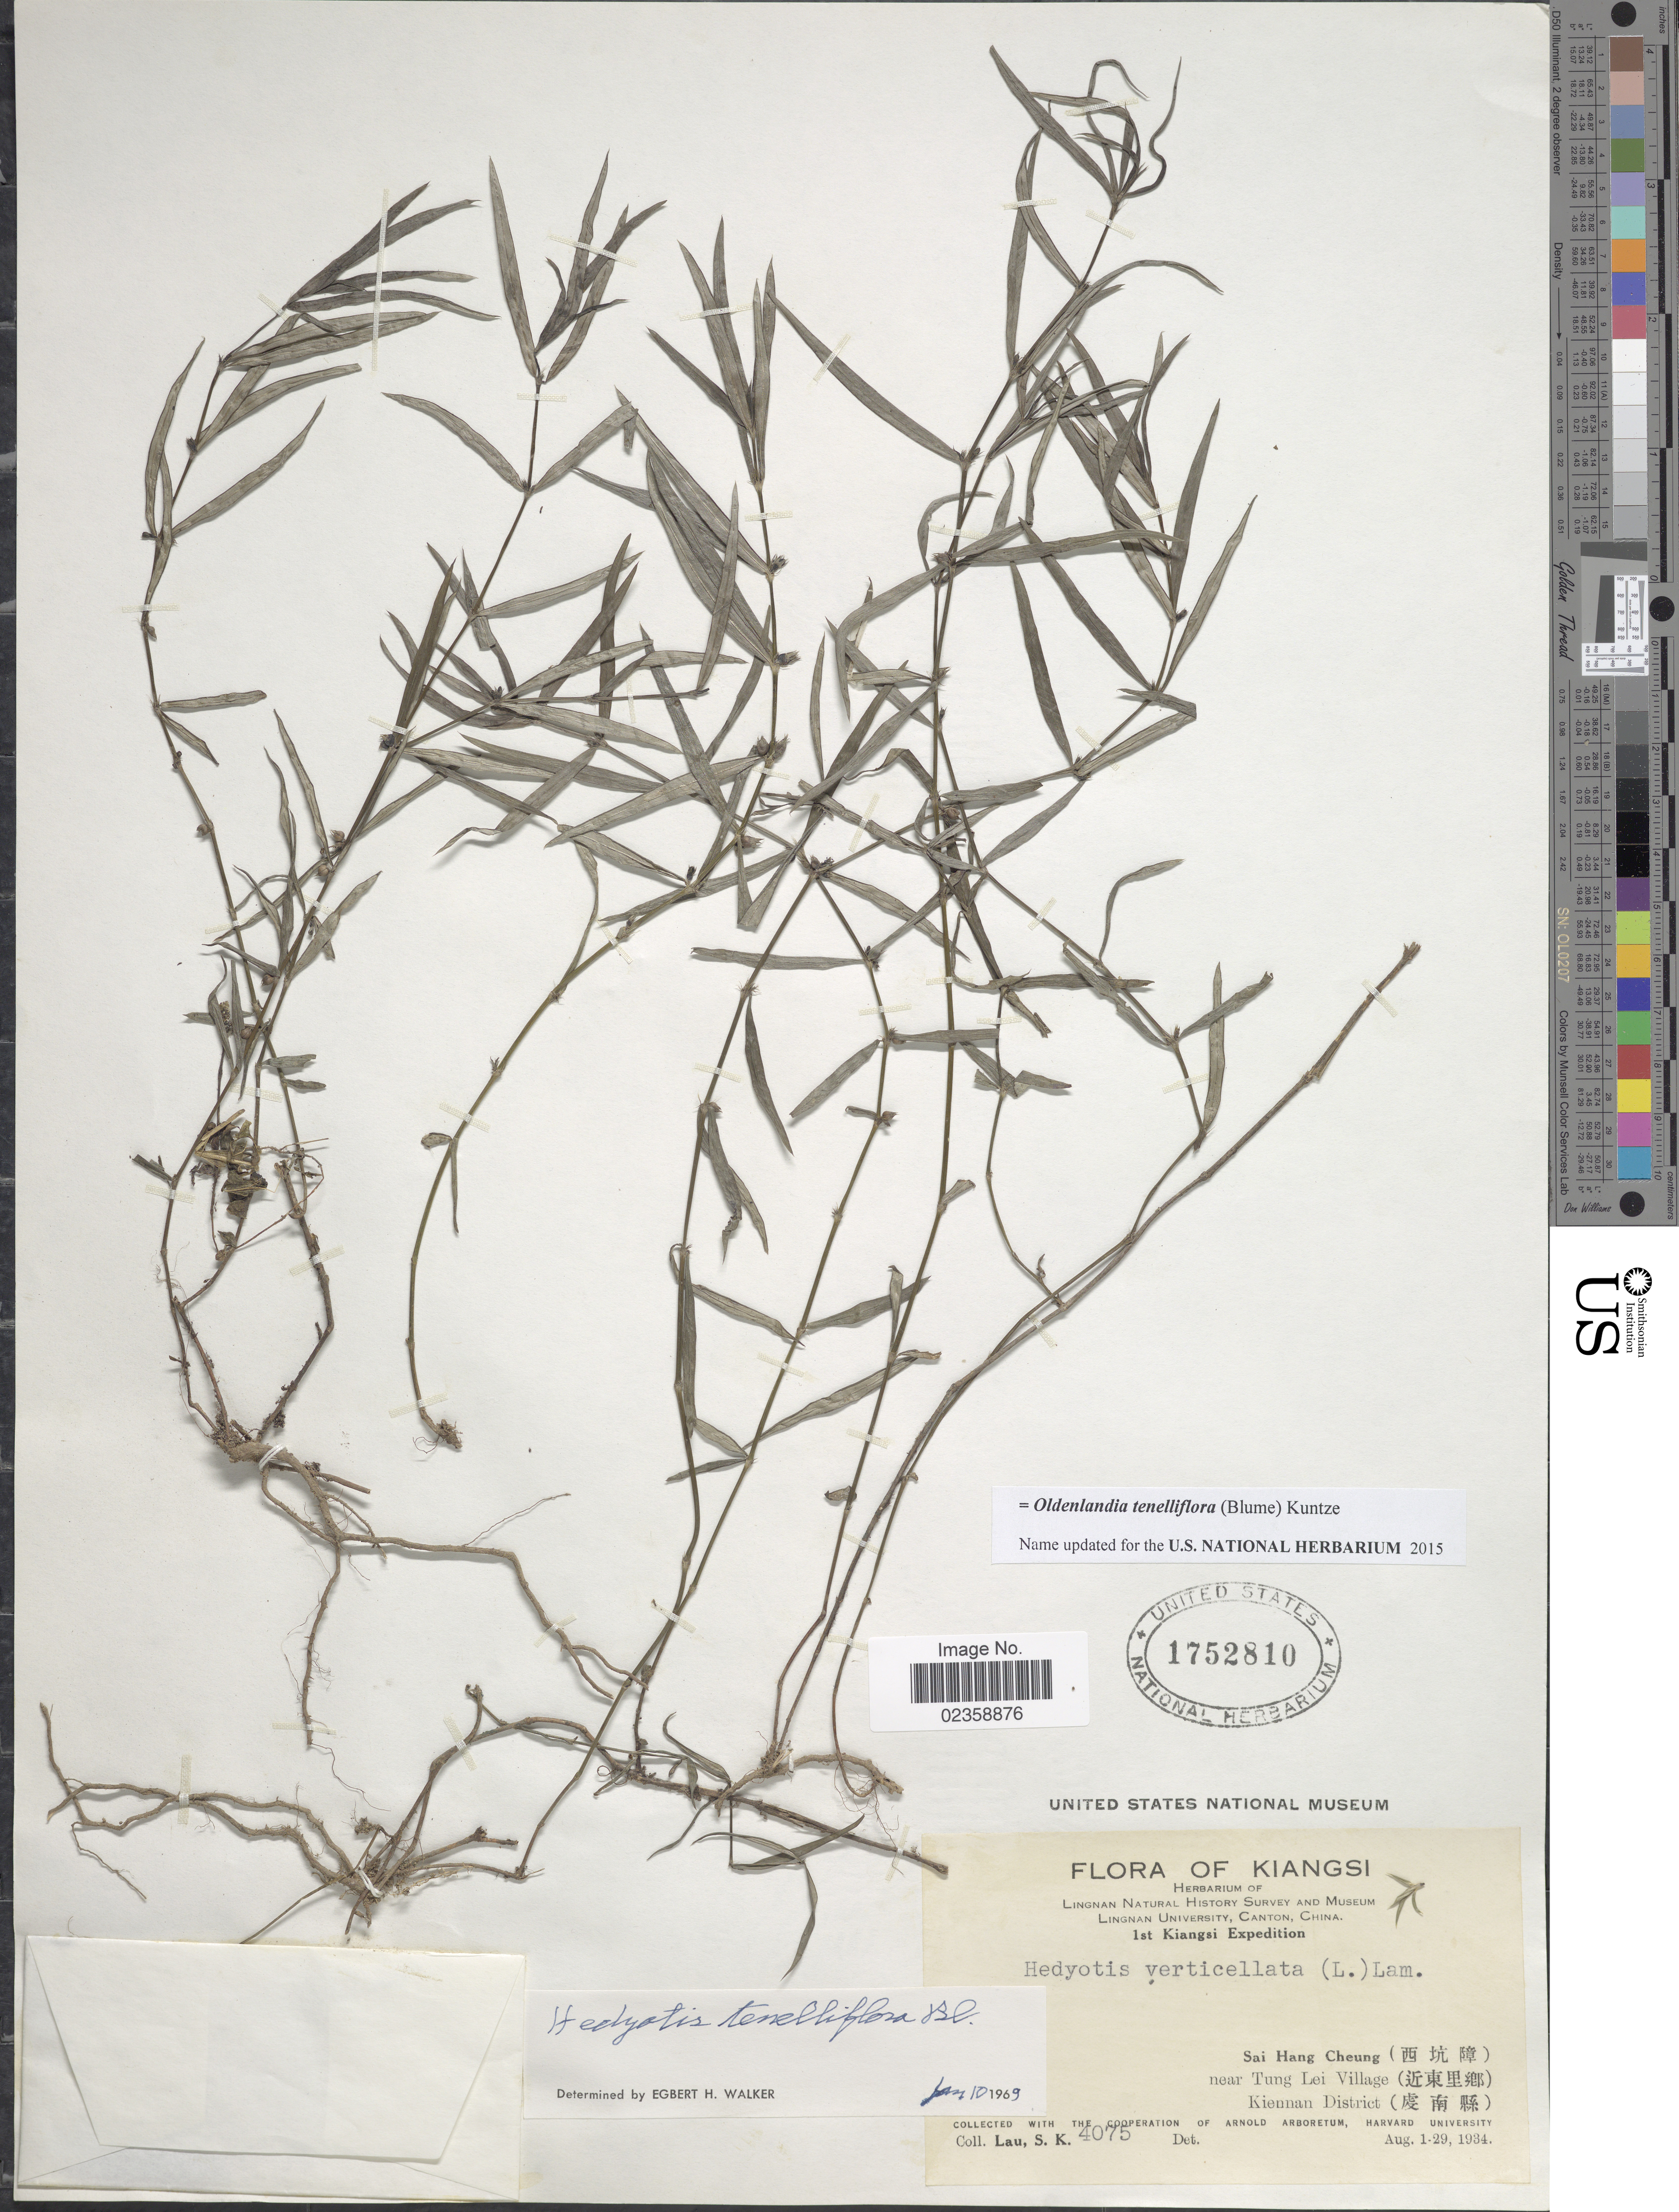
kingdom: Plantae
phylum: Tracheophyta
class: Magnoliopsida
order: Gentianales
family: Rubiaceae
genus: Oldenlandia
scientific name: Oldenlandia tenelliflora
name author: (Blume) Kuntze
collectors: S. K. Lau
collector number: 4075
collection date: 1934-08-01/1934-08-29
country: China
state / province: Jiangxi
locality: Kiangsi. Sai Hang Cheung (X), near Tung Lei Village (X). Kiennan District (X)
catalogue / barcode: US 1752810